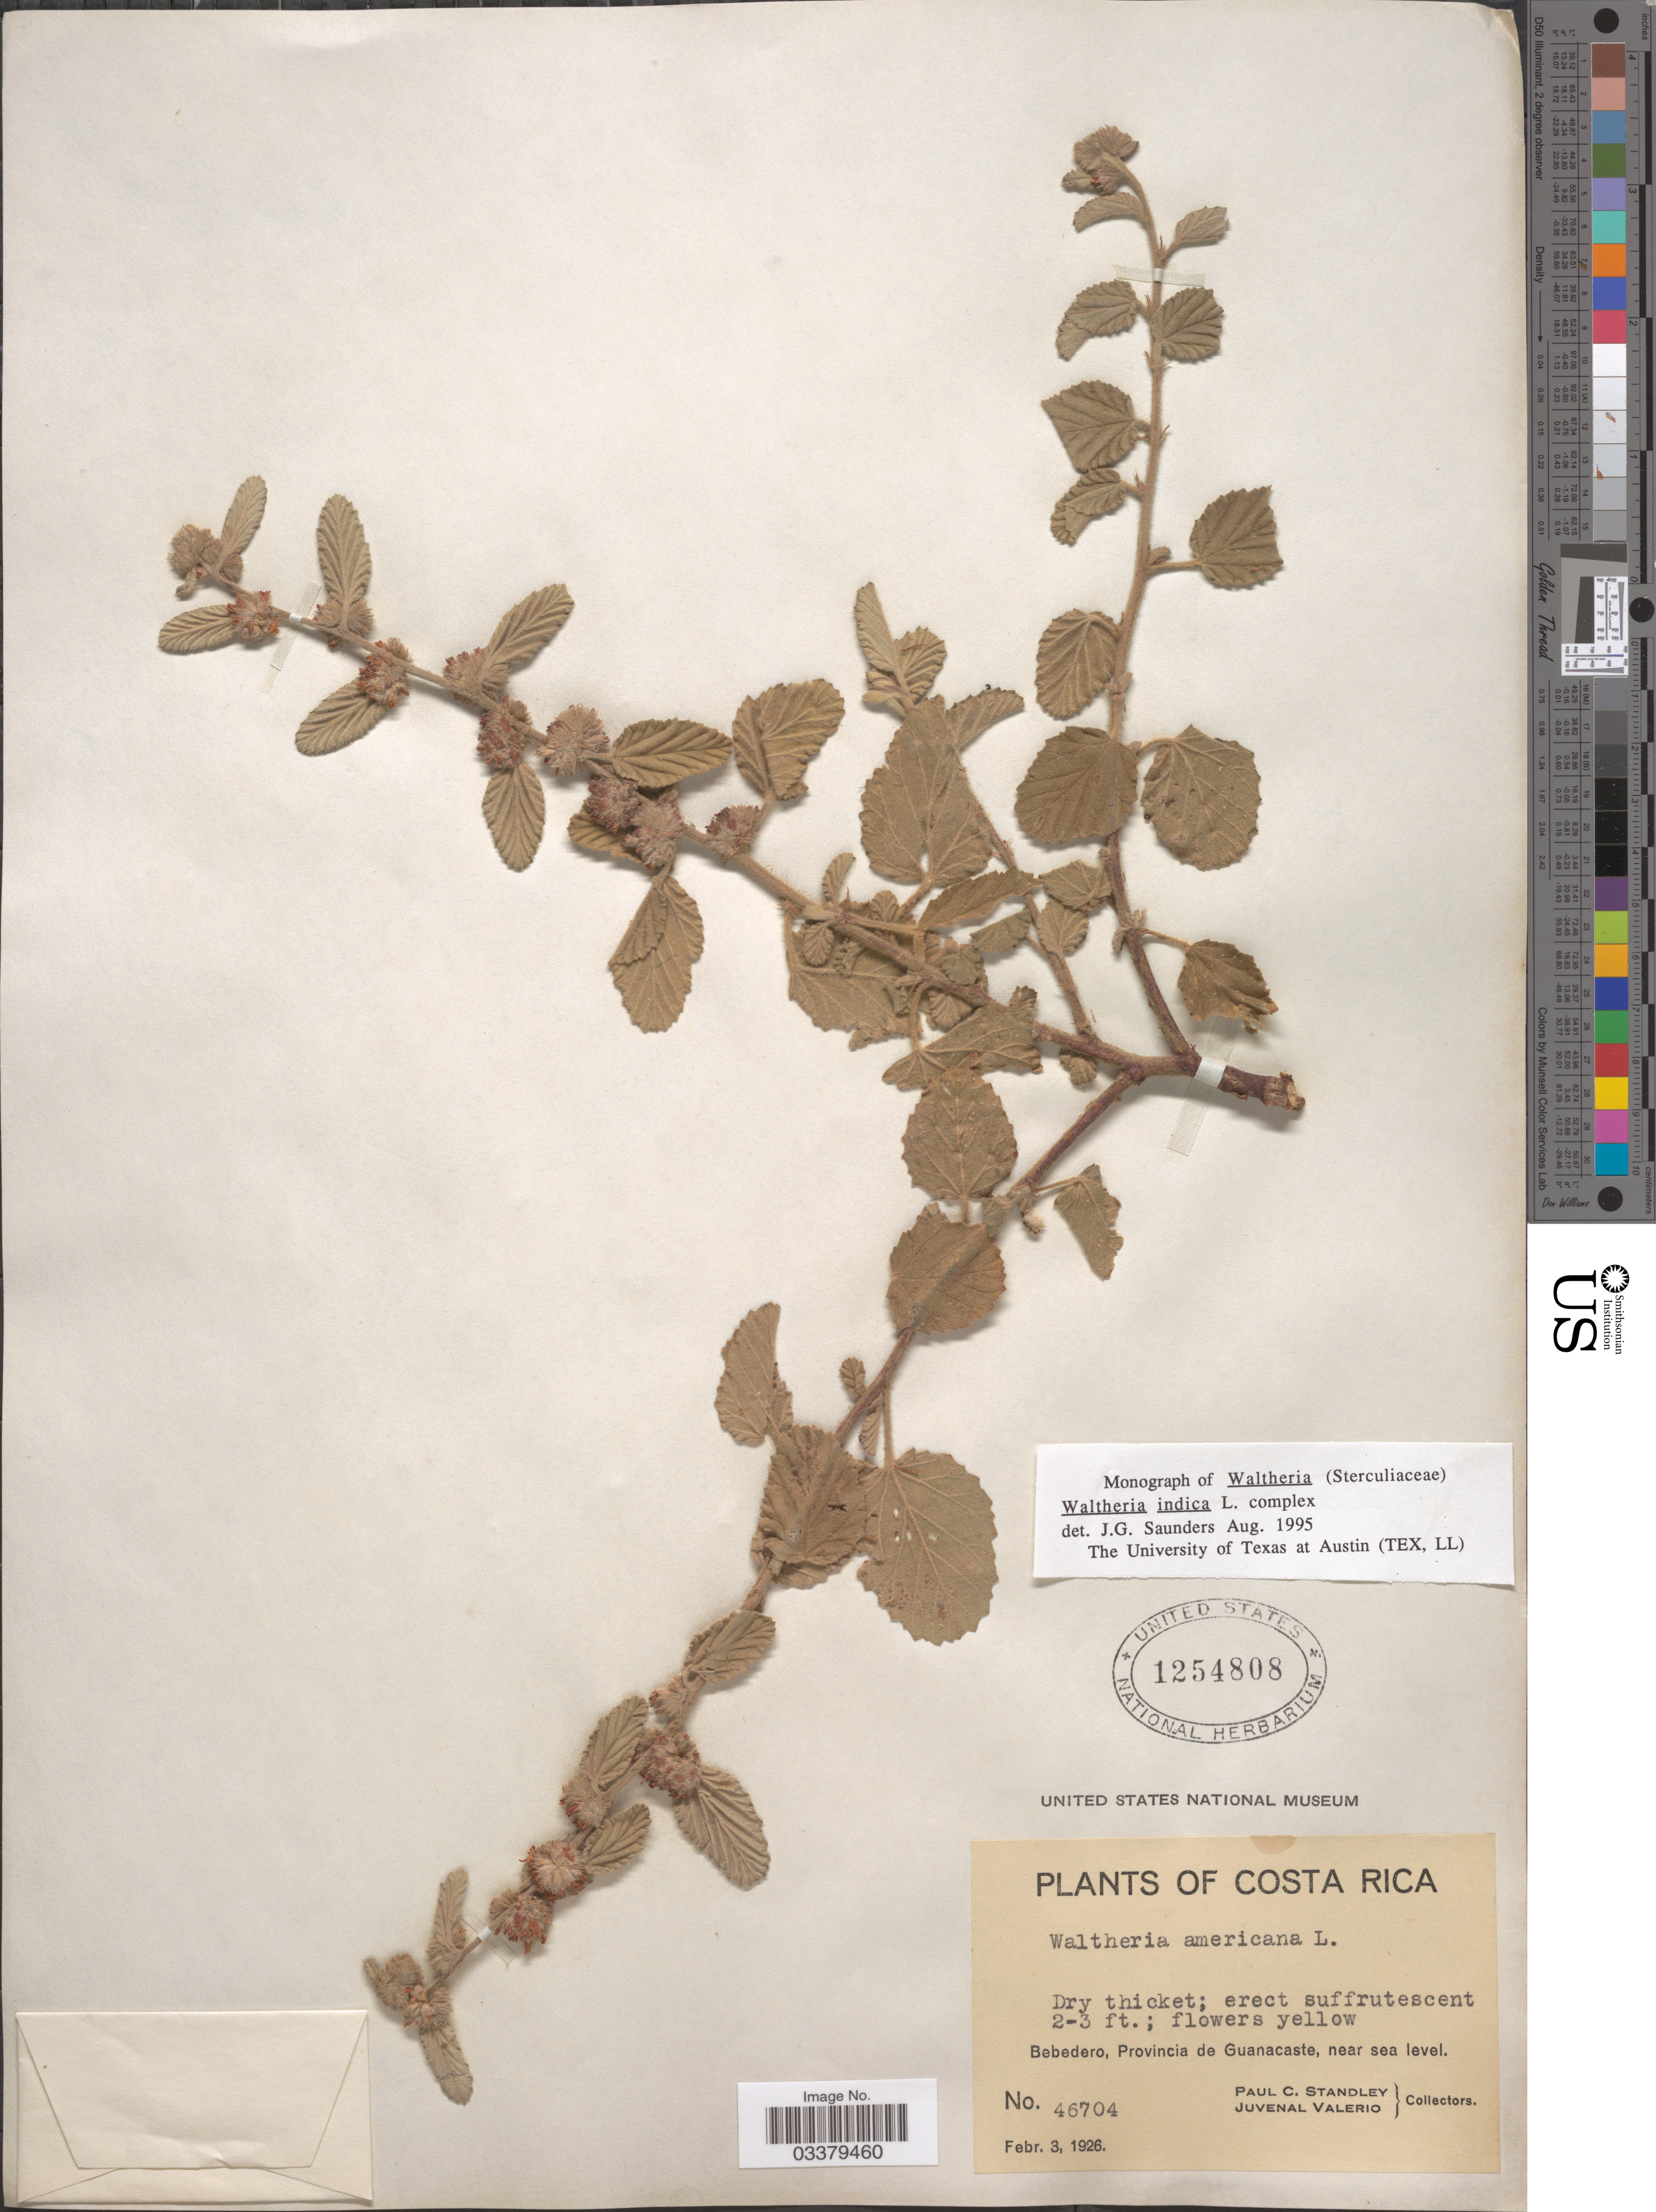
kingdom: Plantae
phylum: Tracheophyta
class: Magnoliopsida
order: Malvales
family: Malvaceae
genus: Waltheria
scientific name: Waltheria indica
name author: L.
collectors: P. C. Standley & J. Valerio R.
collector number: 46704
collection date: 1926-02-03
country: Costa Rica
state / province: Guanacaste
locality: Bebedero.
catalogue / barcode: US 1254808